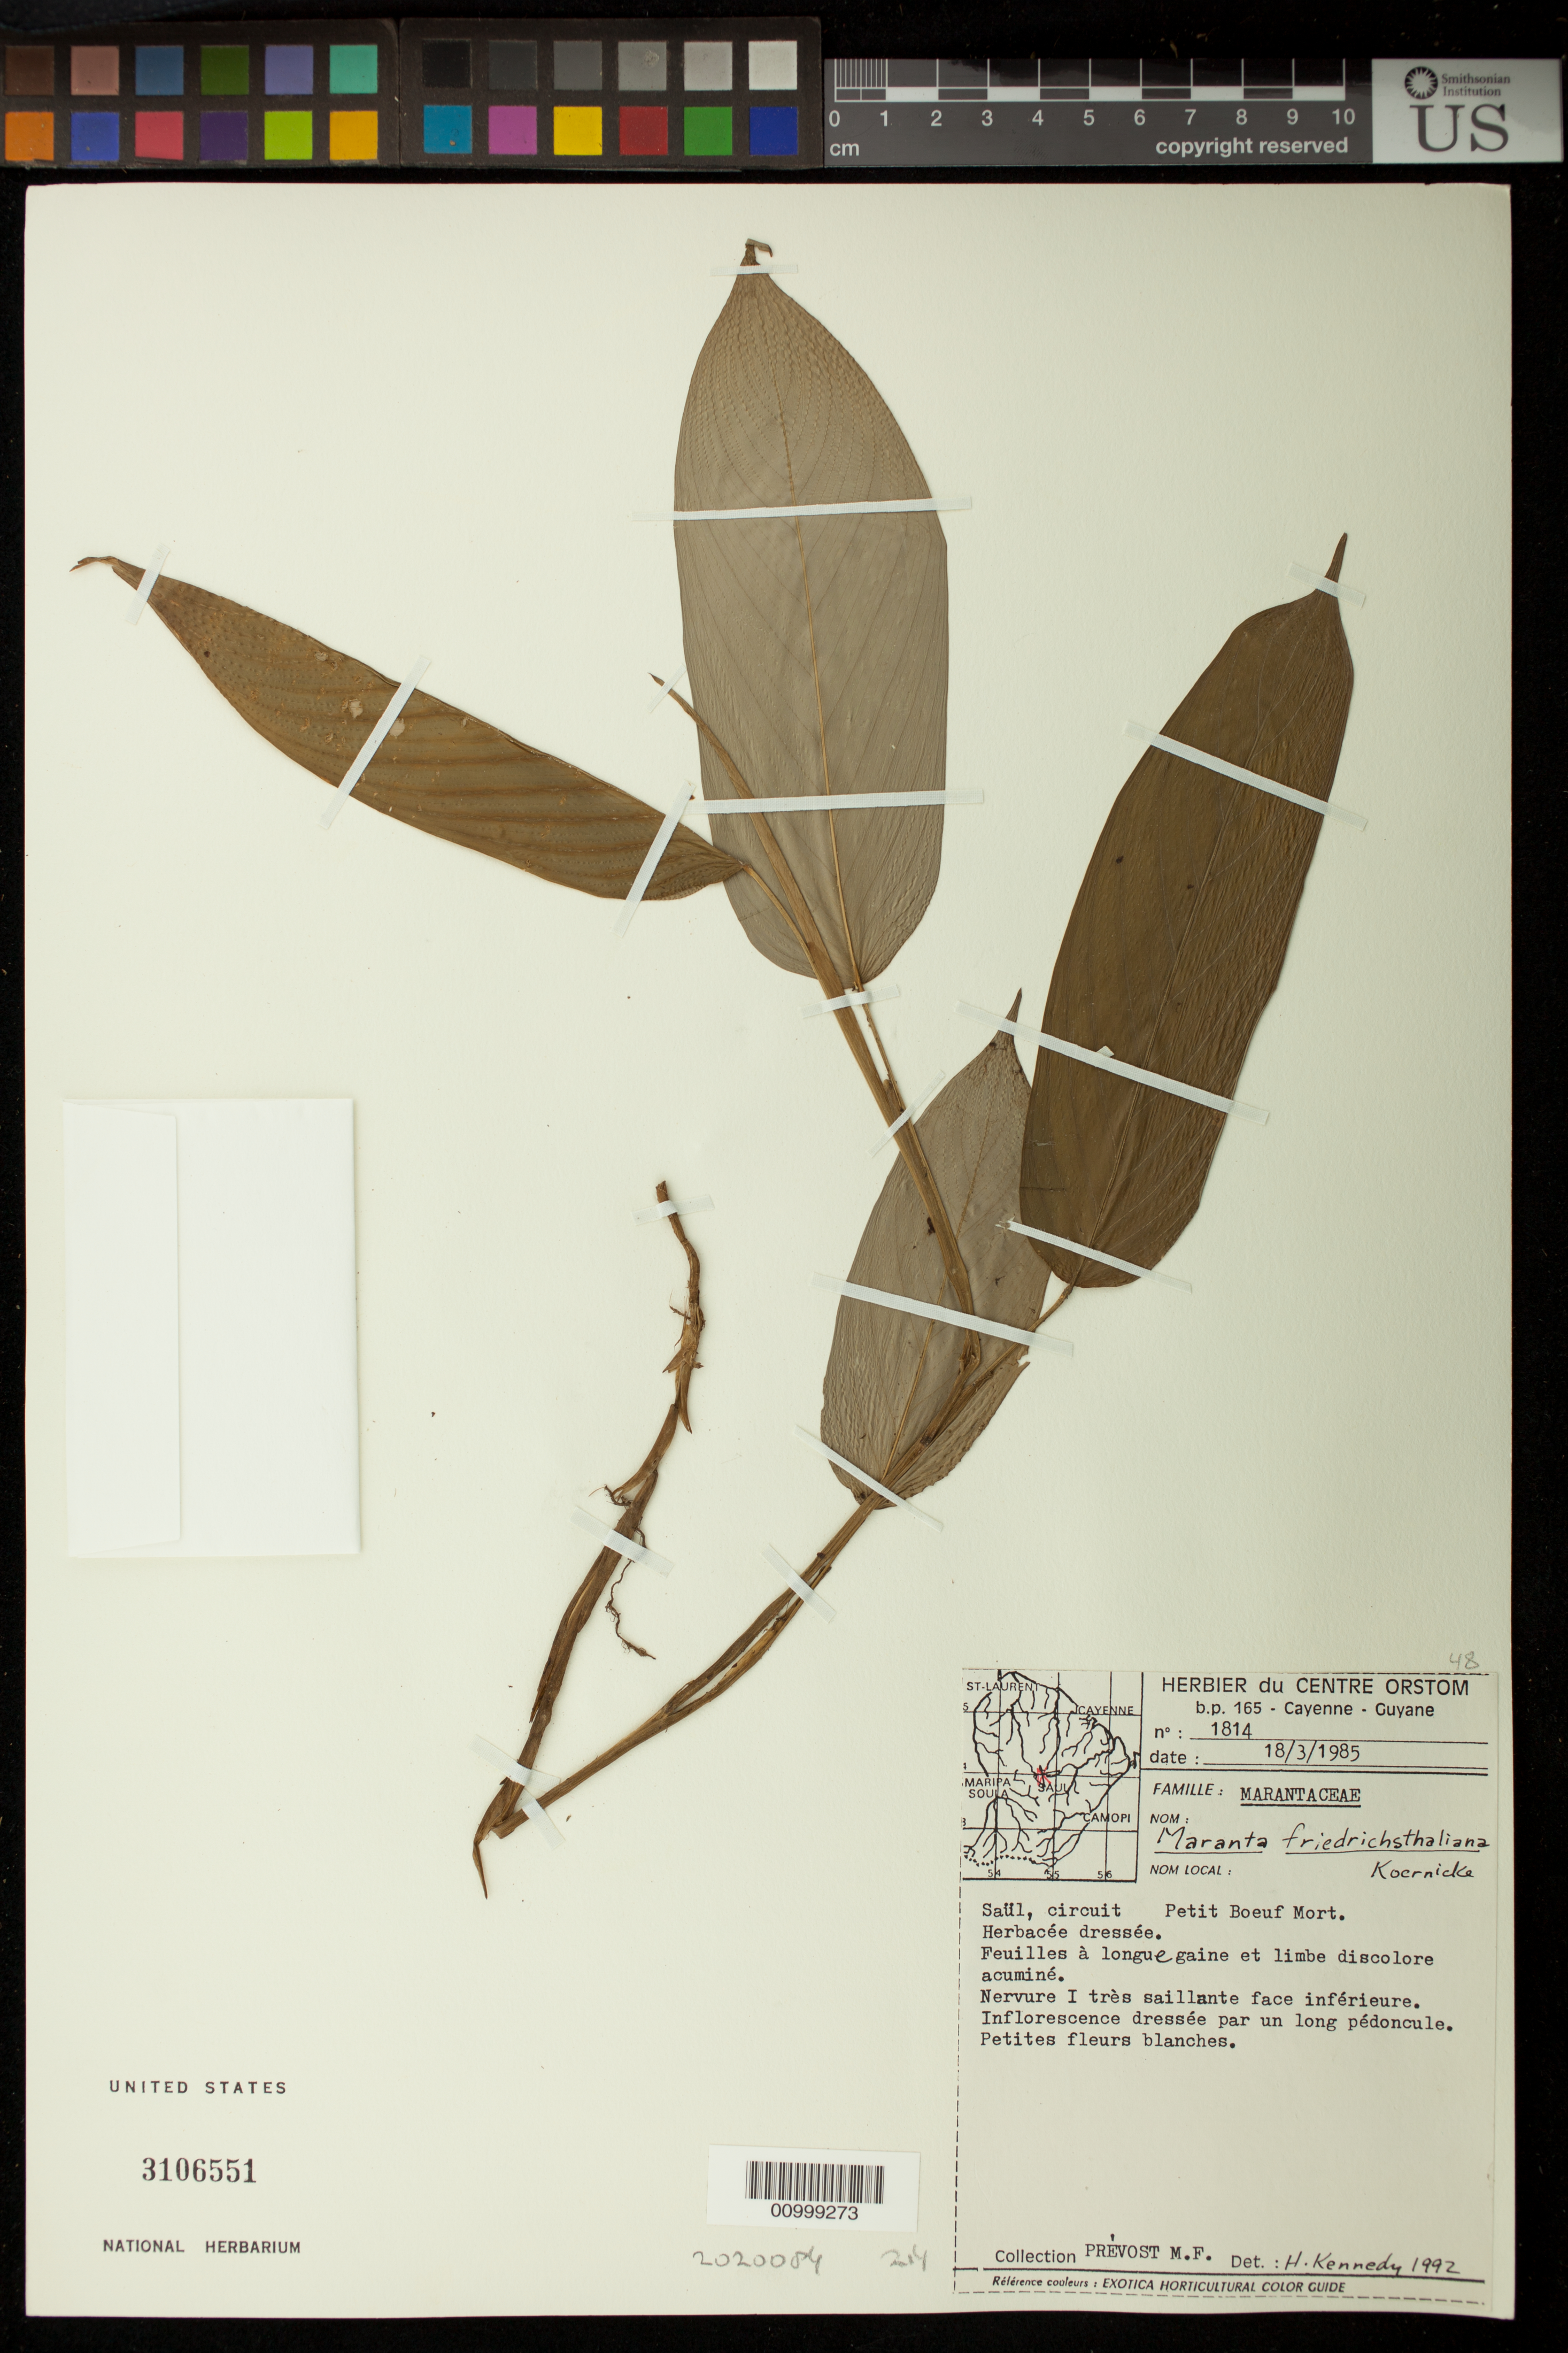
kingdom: Plantae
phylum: Tracheophyta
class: Liliopsida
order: Zingiberales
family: Marantaceae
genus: Maranta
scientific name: Maranta friedrichsthaliana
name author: Körn.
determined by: Kennedy, Helen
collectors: M.-F. Prévost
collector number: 1814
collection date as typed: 18-Mar-85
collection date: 1985-03-18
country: French Guiana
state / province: Cayenne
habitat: Saul, circuit. Petit boeuf mort. Herbacée dressée.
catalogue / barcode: US 3106551